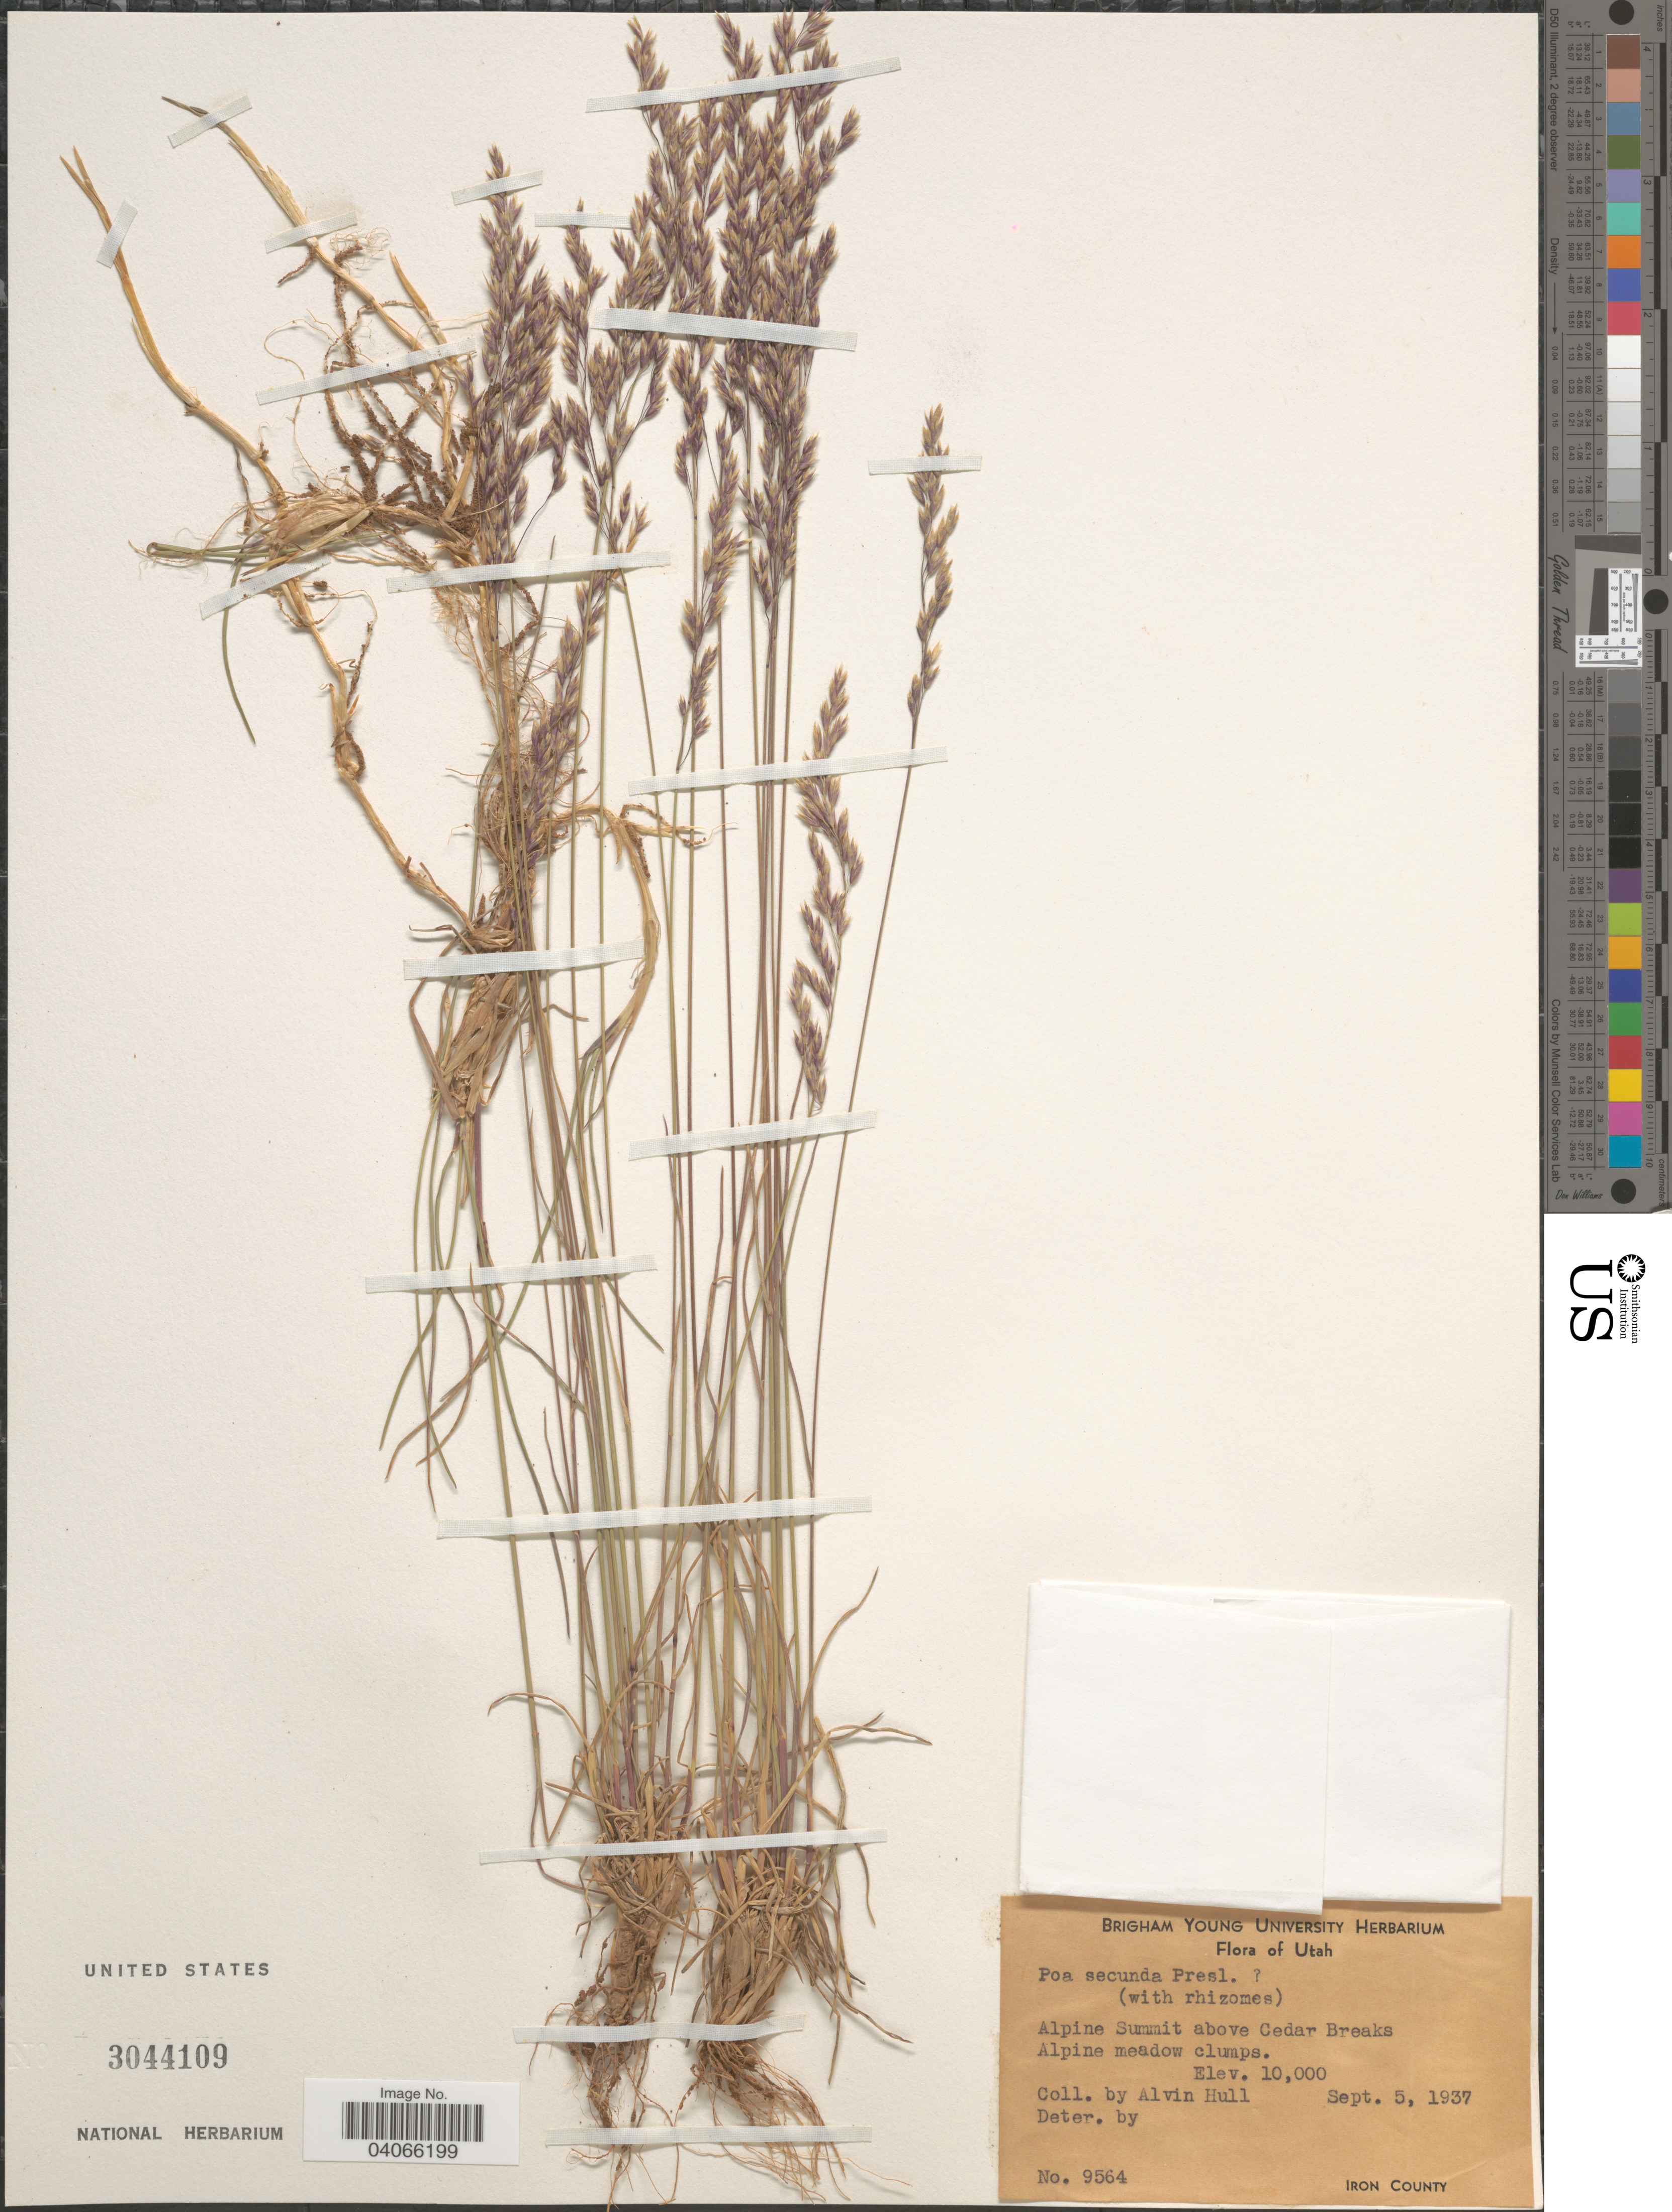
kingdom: Plantae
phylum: Tracheophyta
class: Liliopsida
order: Poales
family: Poaceae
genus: Poa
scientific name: Poa secunda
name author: J. Presl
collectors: A. Hull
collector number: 9564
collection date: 1937-09-05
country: United States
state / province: Utah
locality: Alpine Summit above Cedar Breaks. Iron County.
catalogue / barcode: US 3044109